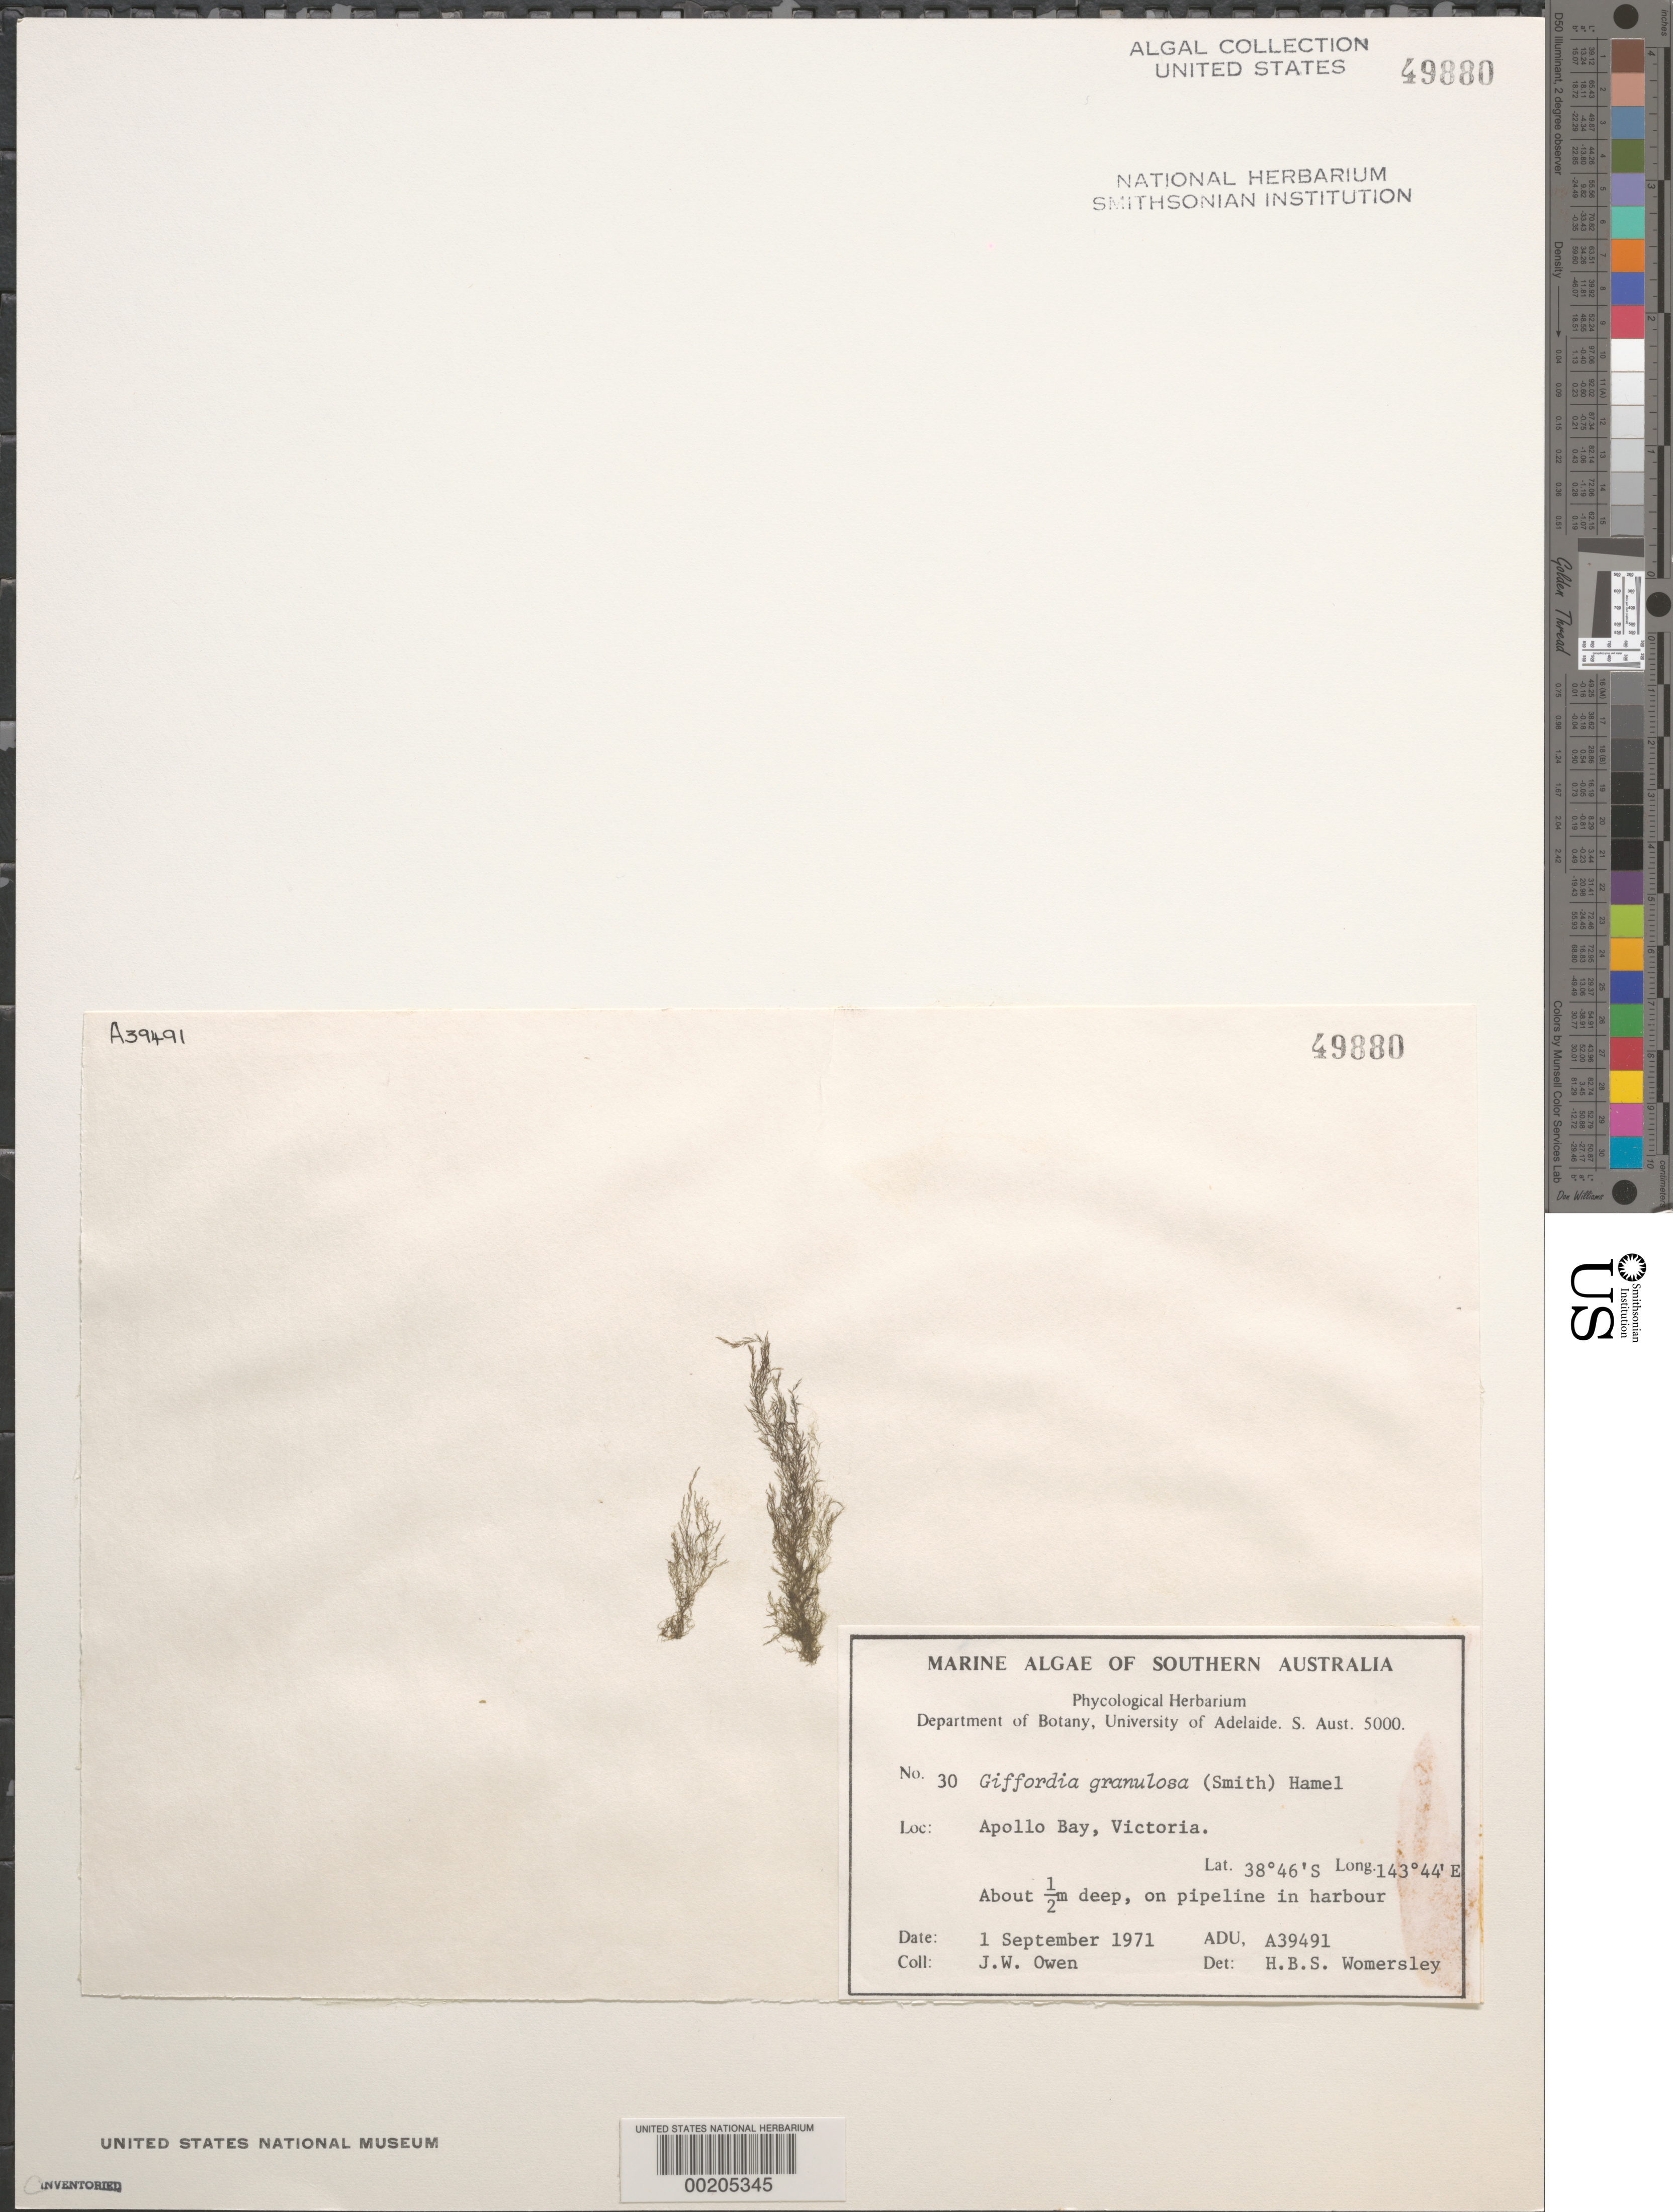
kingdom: Chromista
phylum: Ochrophyta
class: Phaeophyceae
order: Ectocarpales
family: Acinetosporaceae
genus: Hincksia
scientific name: Hincksia granulosa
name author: (Sm.) P.C. Silva in P.C. Silva et al.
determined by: Algae name updating Project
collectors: J. Owen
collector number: ADU A39491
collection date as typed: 01 Sep 1971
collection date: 1971-09-01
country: Australia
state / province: Victoria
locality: Apollo bay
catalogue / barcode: US 49880